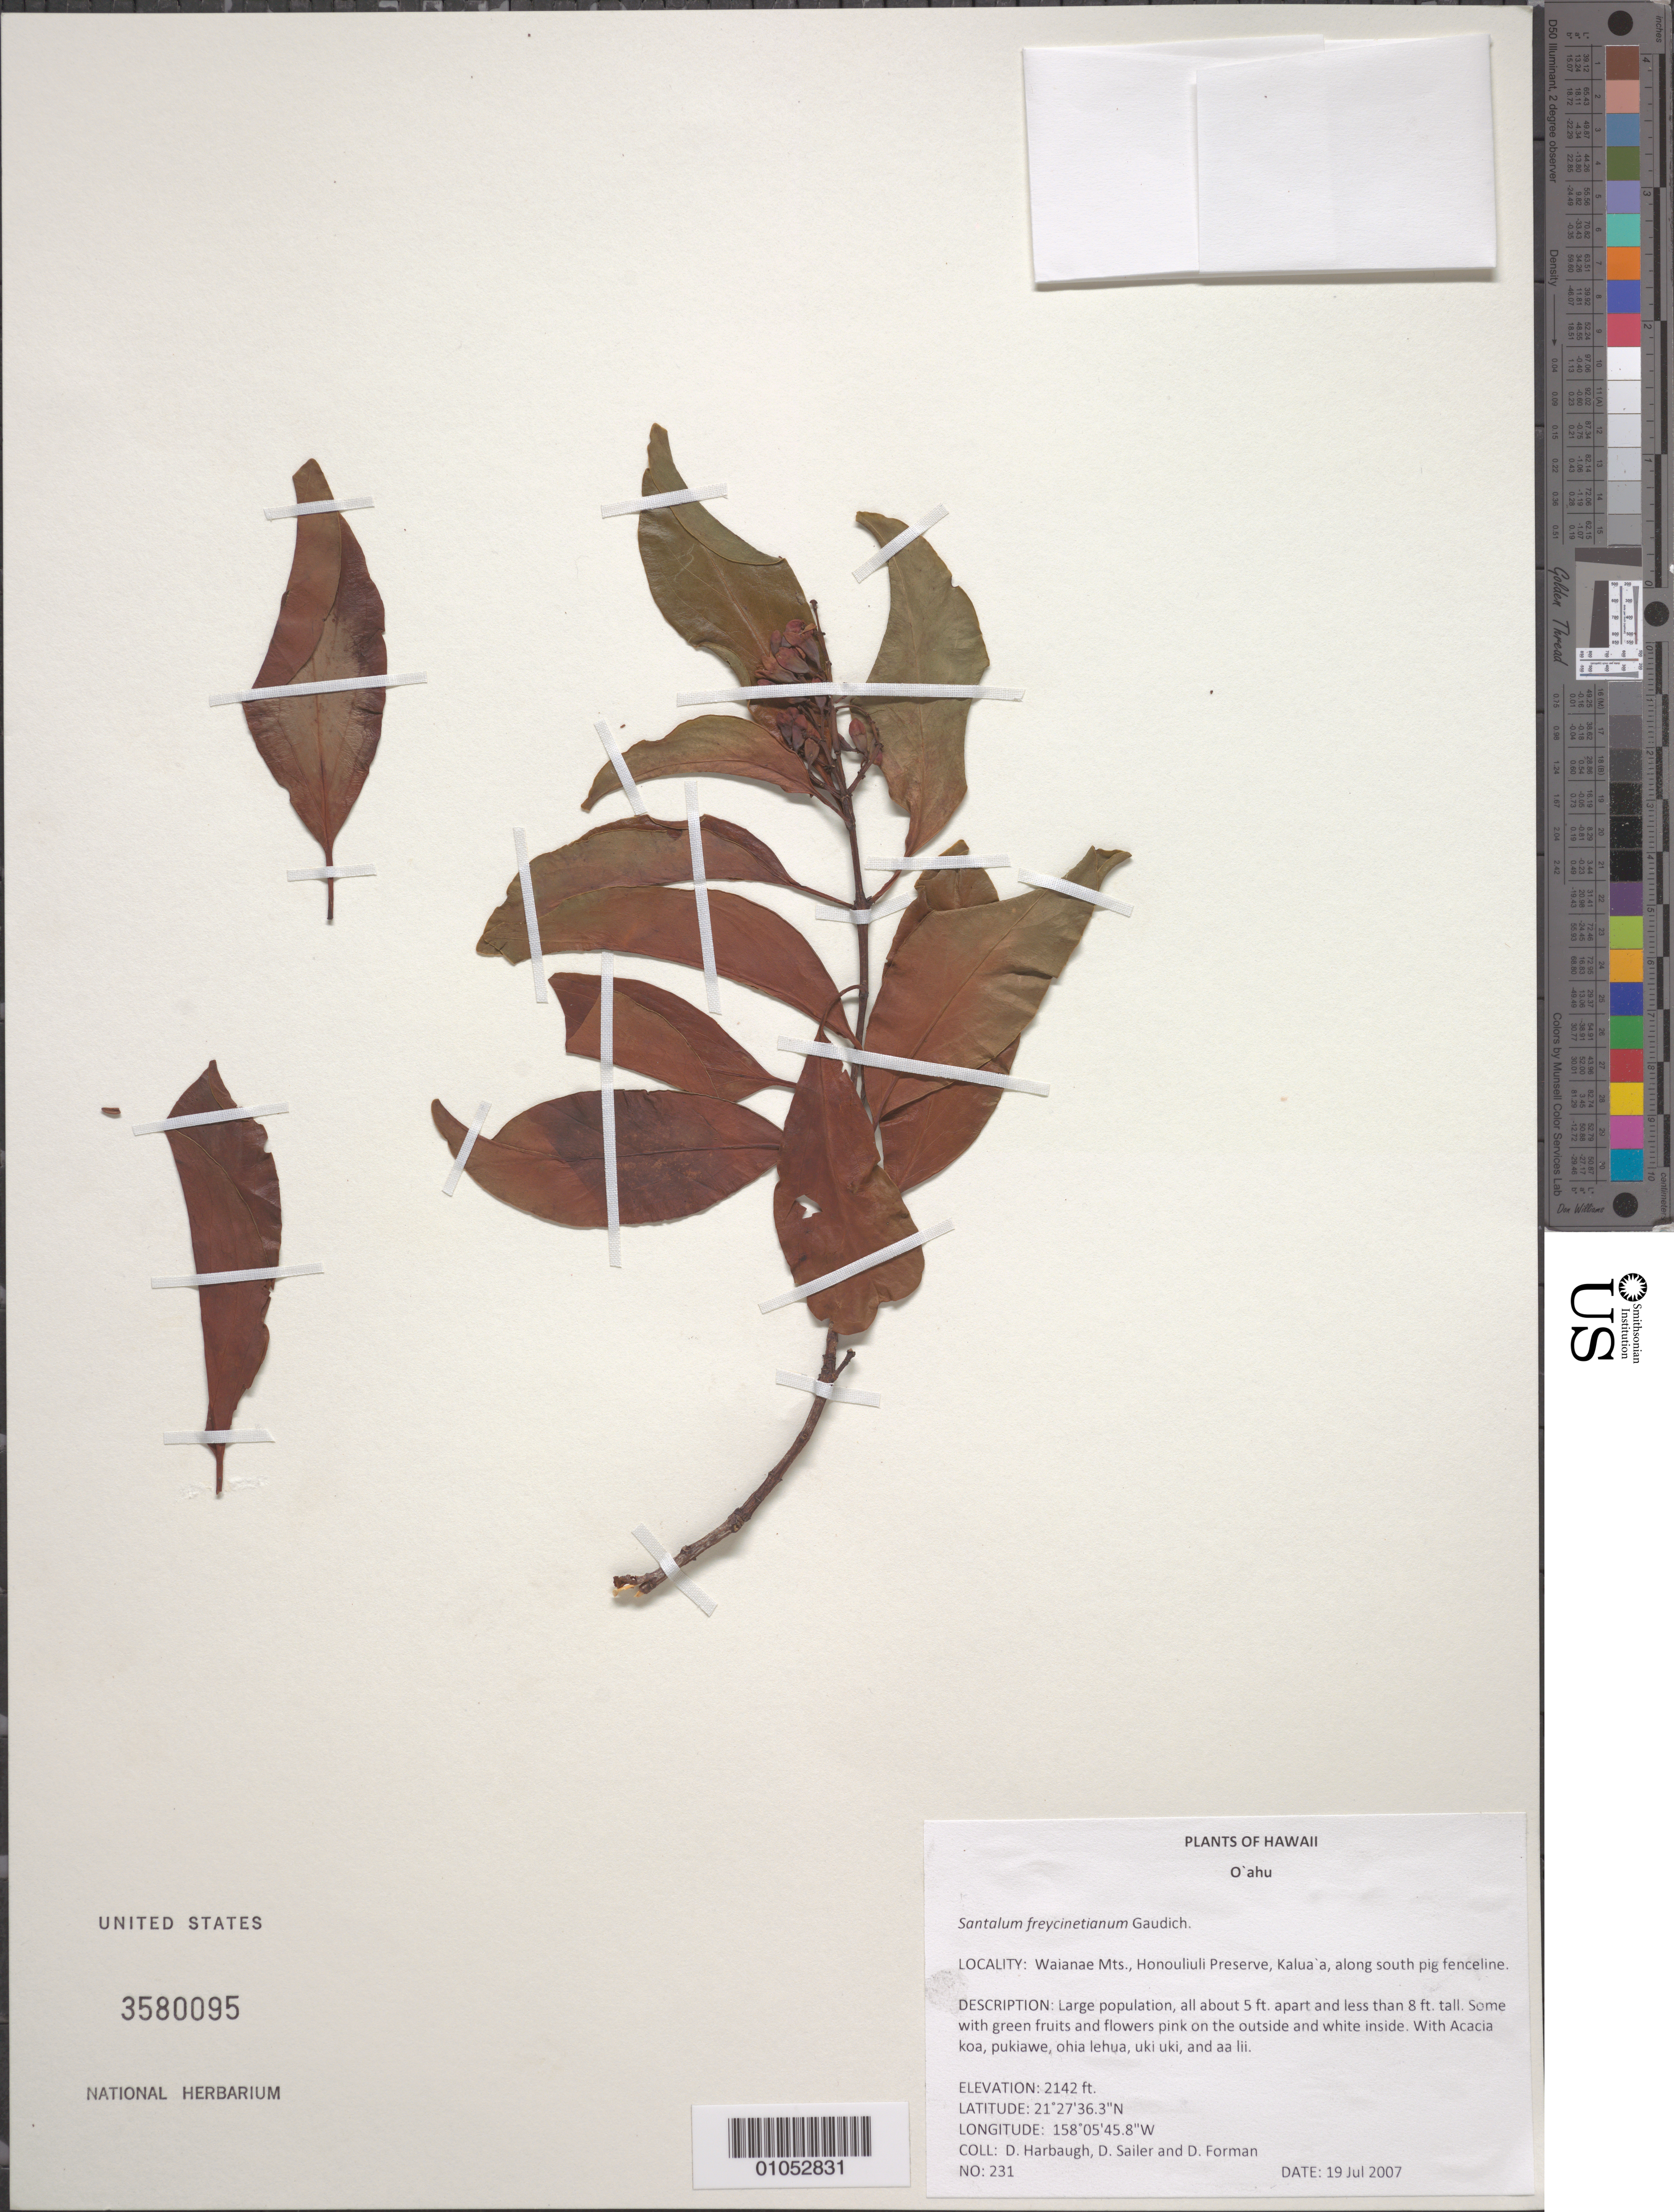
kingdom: Plantae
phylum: Tracheophyta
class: Magnoliopsida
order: Santalales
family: Santalaceae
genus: Santalum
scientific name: Santalum freycinetianum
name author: Gaudich.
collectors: D. Harbaugh, D. Sailer & D. Forman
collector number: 231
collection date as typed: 19 Jul 2007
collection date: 2007-07-19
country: United States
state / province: Hawaii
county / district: Honolulu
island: Oahu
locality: Waianae Mts., Honouliuli Preserve, Kaluaa along south pig fenceline.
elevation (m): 653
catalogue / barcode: US 3580095